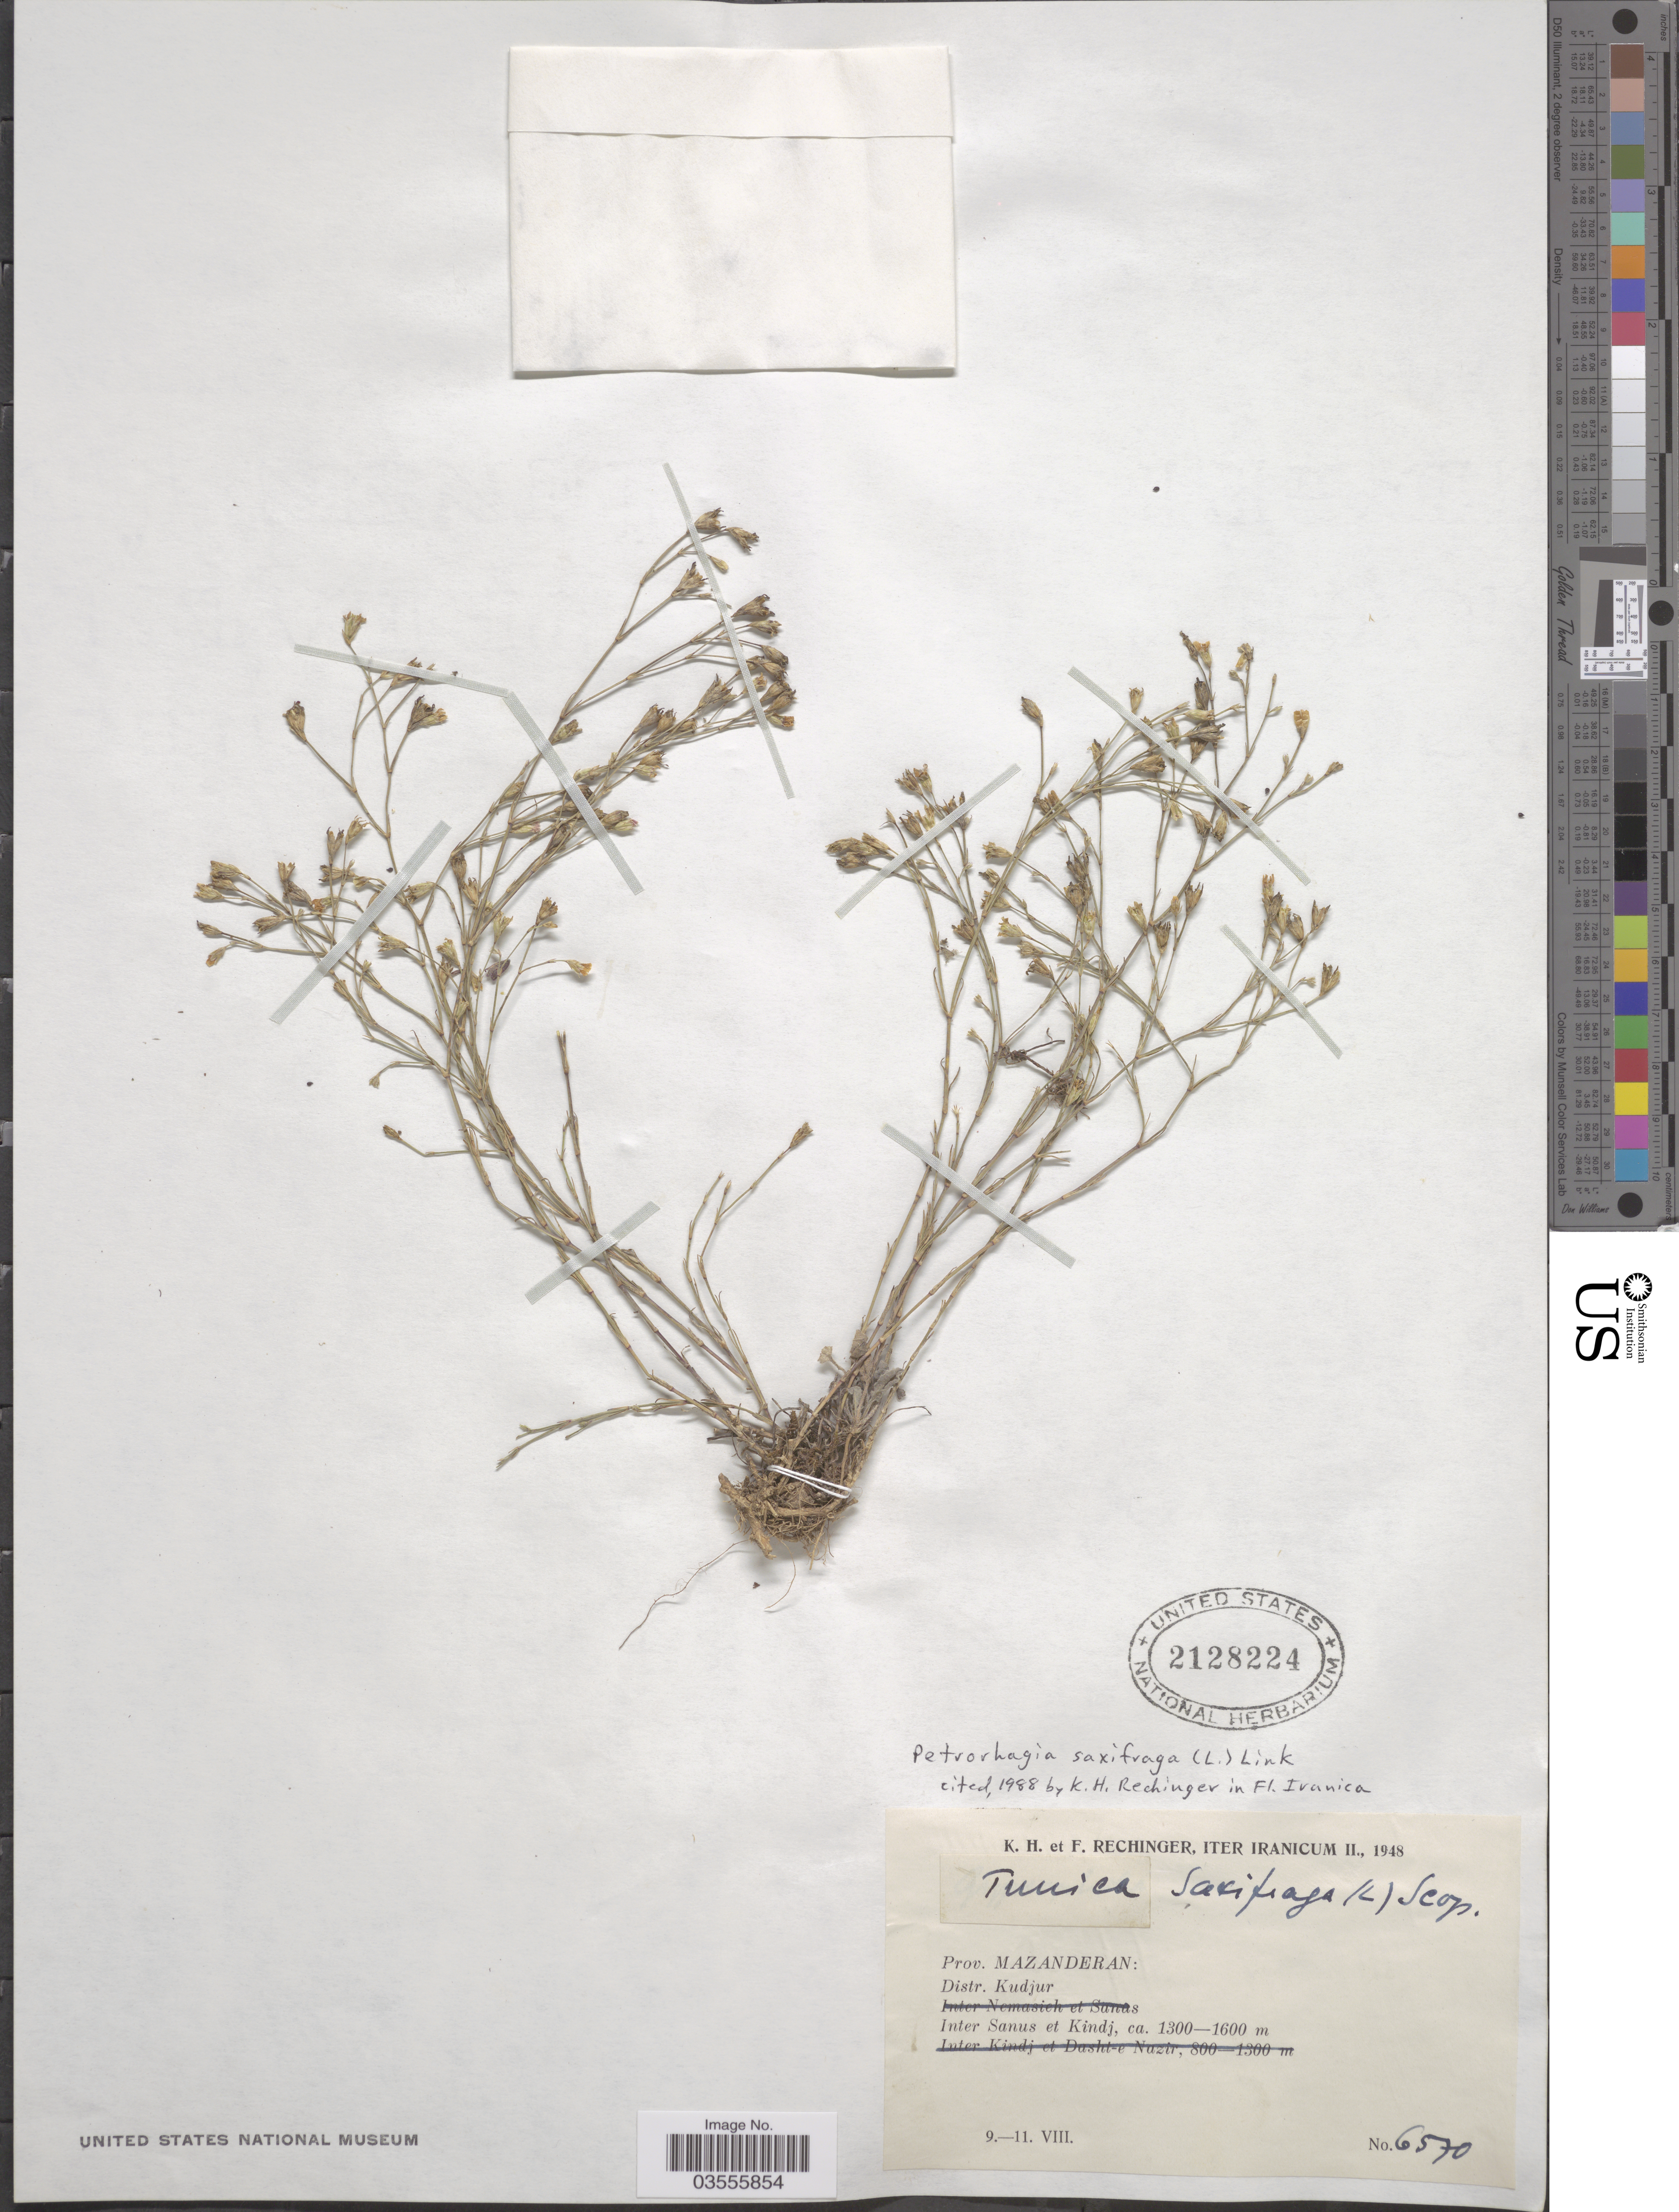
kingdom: Plantae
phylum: Tracheophyta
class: Magnoliopsida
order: Caryophyllales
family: Caryophyllaceae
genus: Petrorhagia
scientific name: Petrorhagia saxifraga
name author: (L.) Link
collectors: K. H. Rechinger & F. Rechinger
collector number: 6570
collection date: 1948-08-09/1948-08-11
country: Iran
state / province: Mazandaran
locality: Iter Iranicum. Prov. Mazanderan: Distr. Kudjur. Inter Sanus et Kindj.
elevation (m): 1300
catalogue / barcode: US 2128224